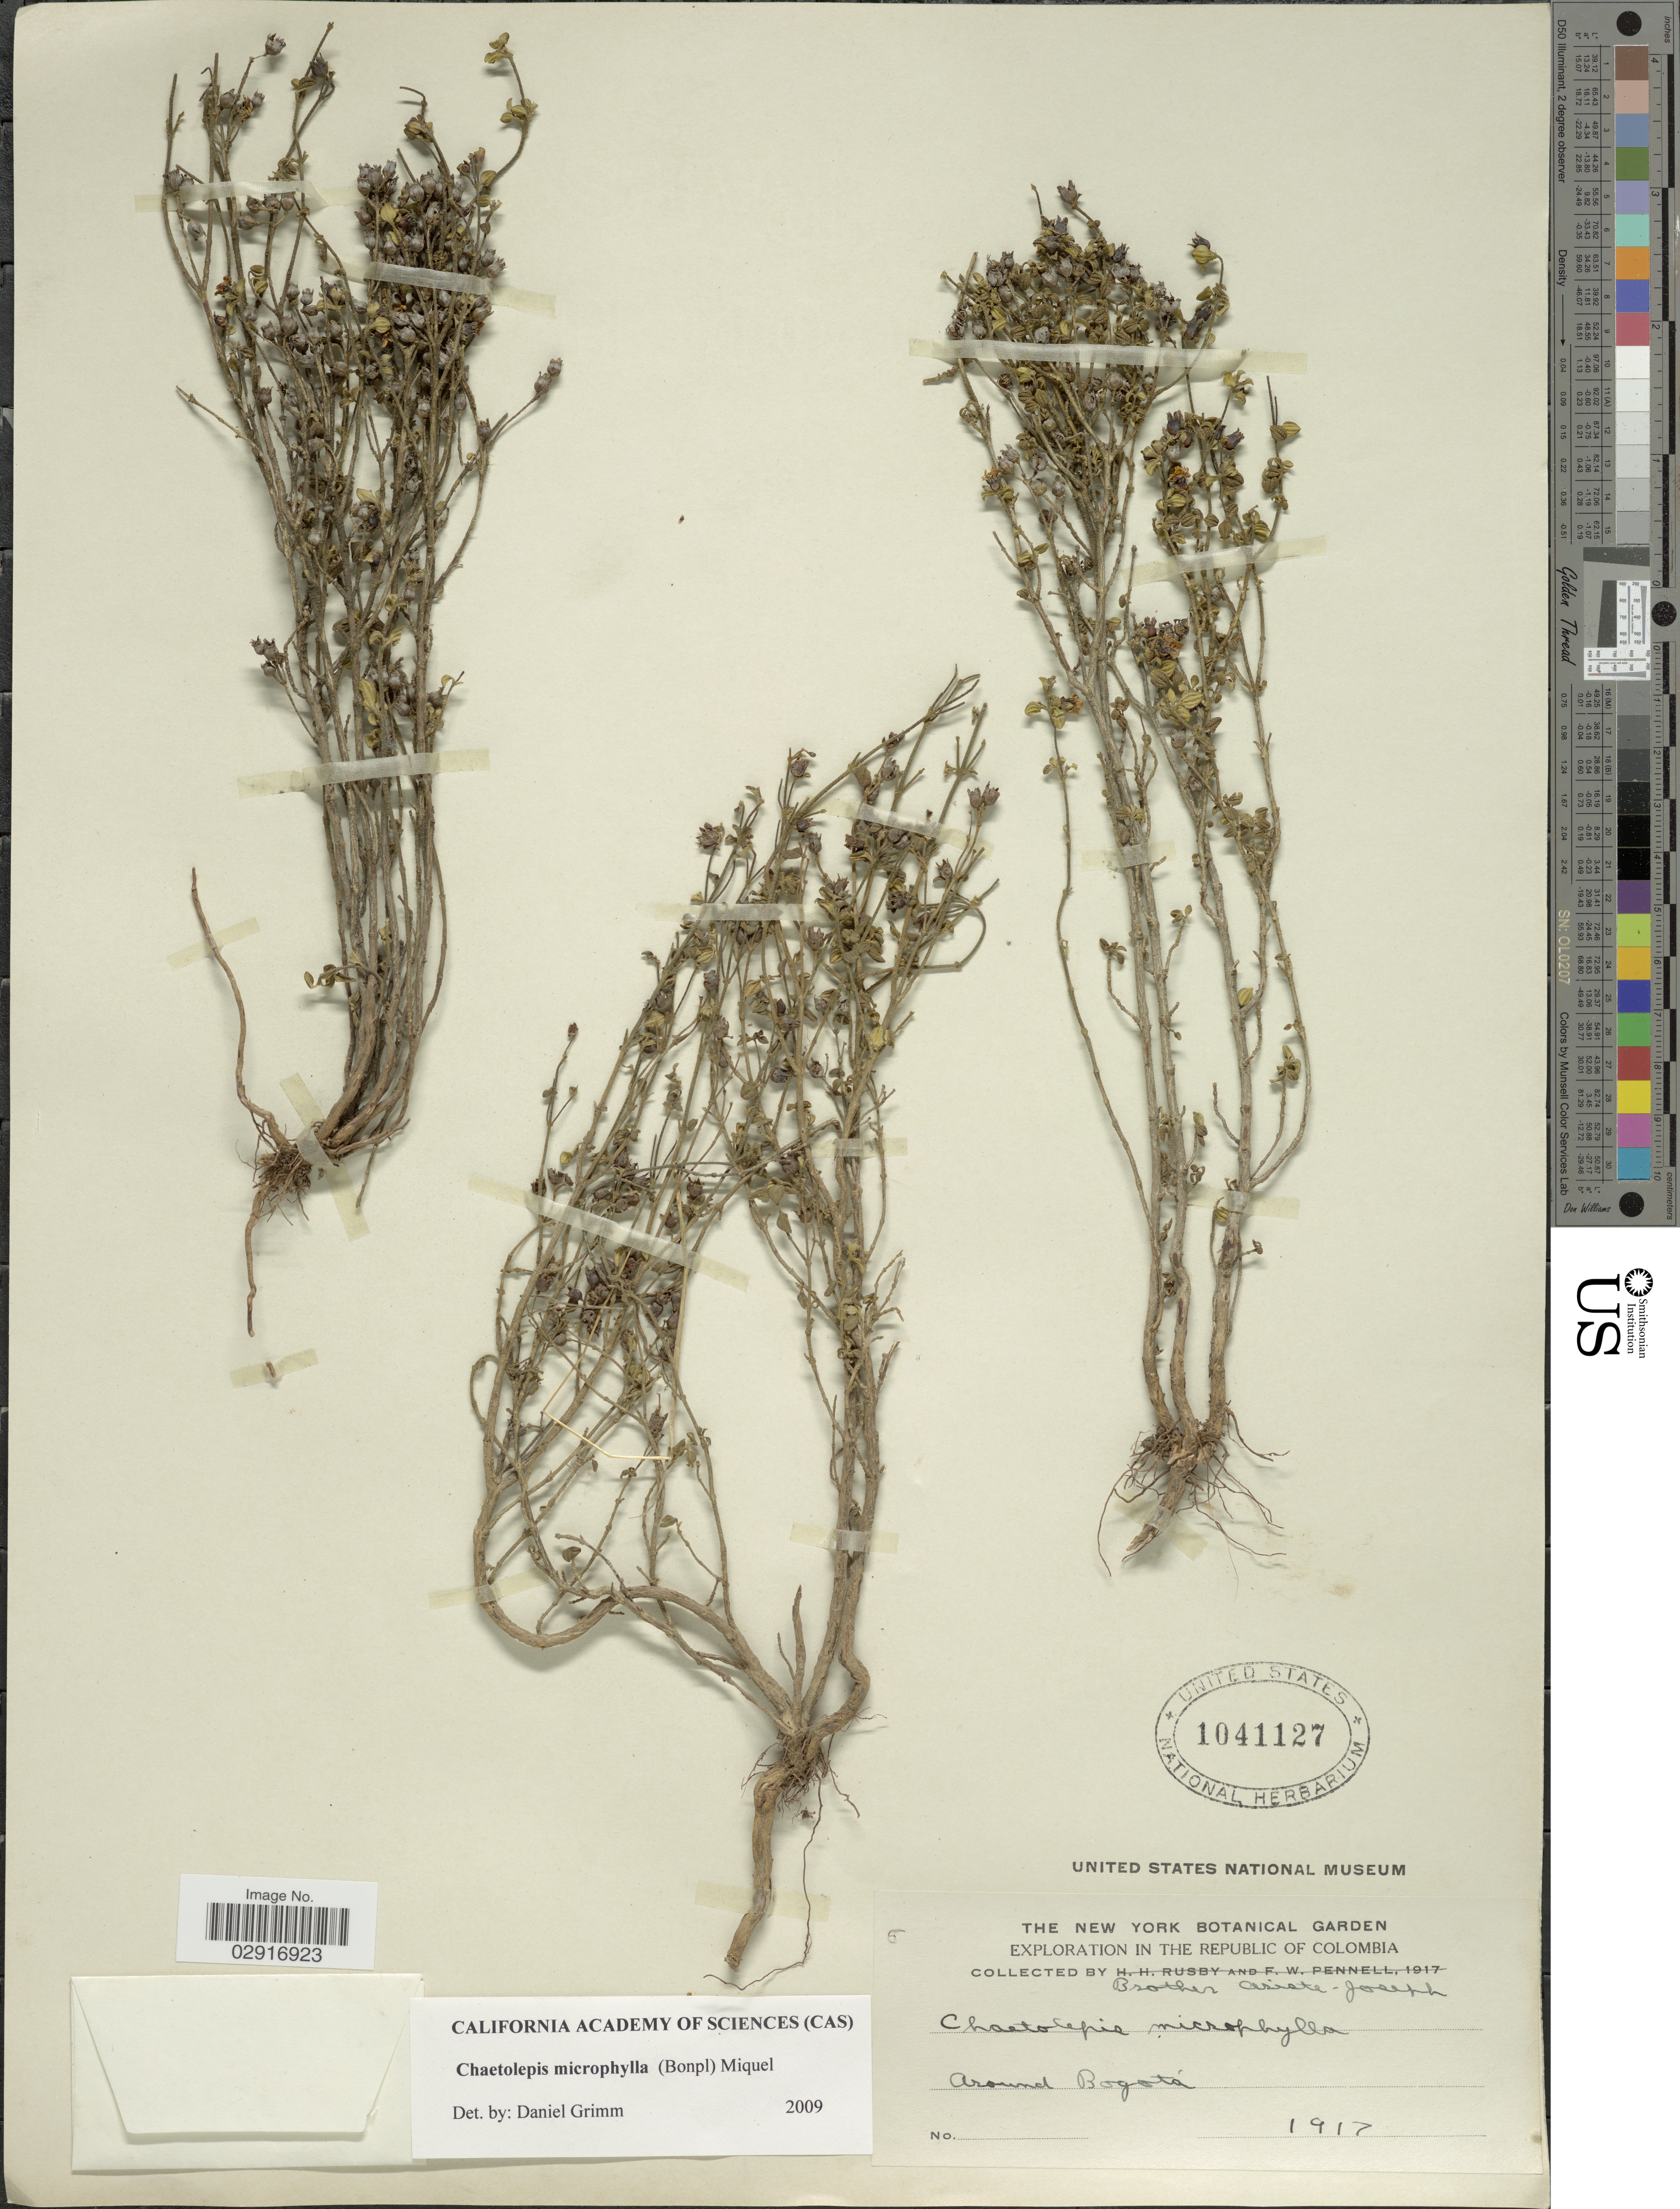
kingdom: Plantae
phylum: Tracheophyta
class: Magnoliopsida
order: Myrtales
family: Melastomataceae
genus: Chaetolepis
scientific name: Chaetolepis microphylla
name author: (Bonpl.) Miq.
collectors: Bro. Ariste-Joseph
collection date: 1917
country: Colombia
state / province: Bogota D.C.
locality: Around Bogotá.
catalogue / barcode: US 1041127